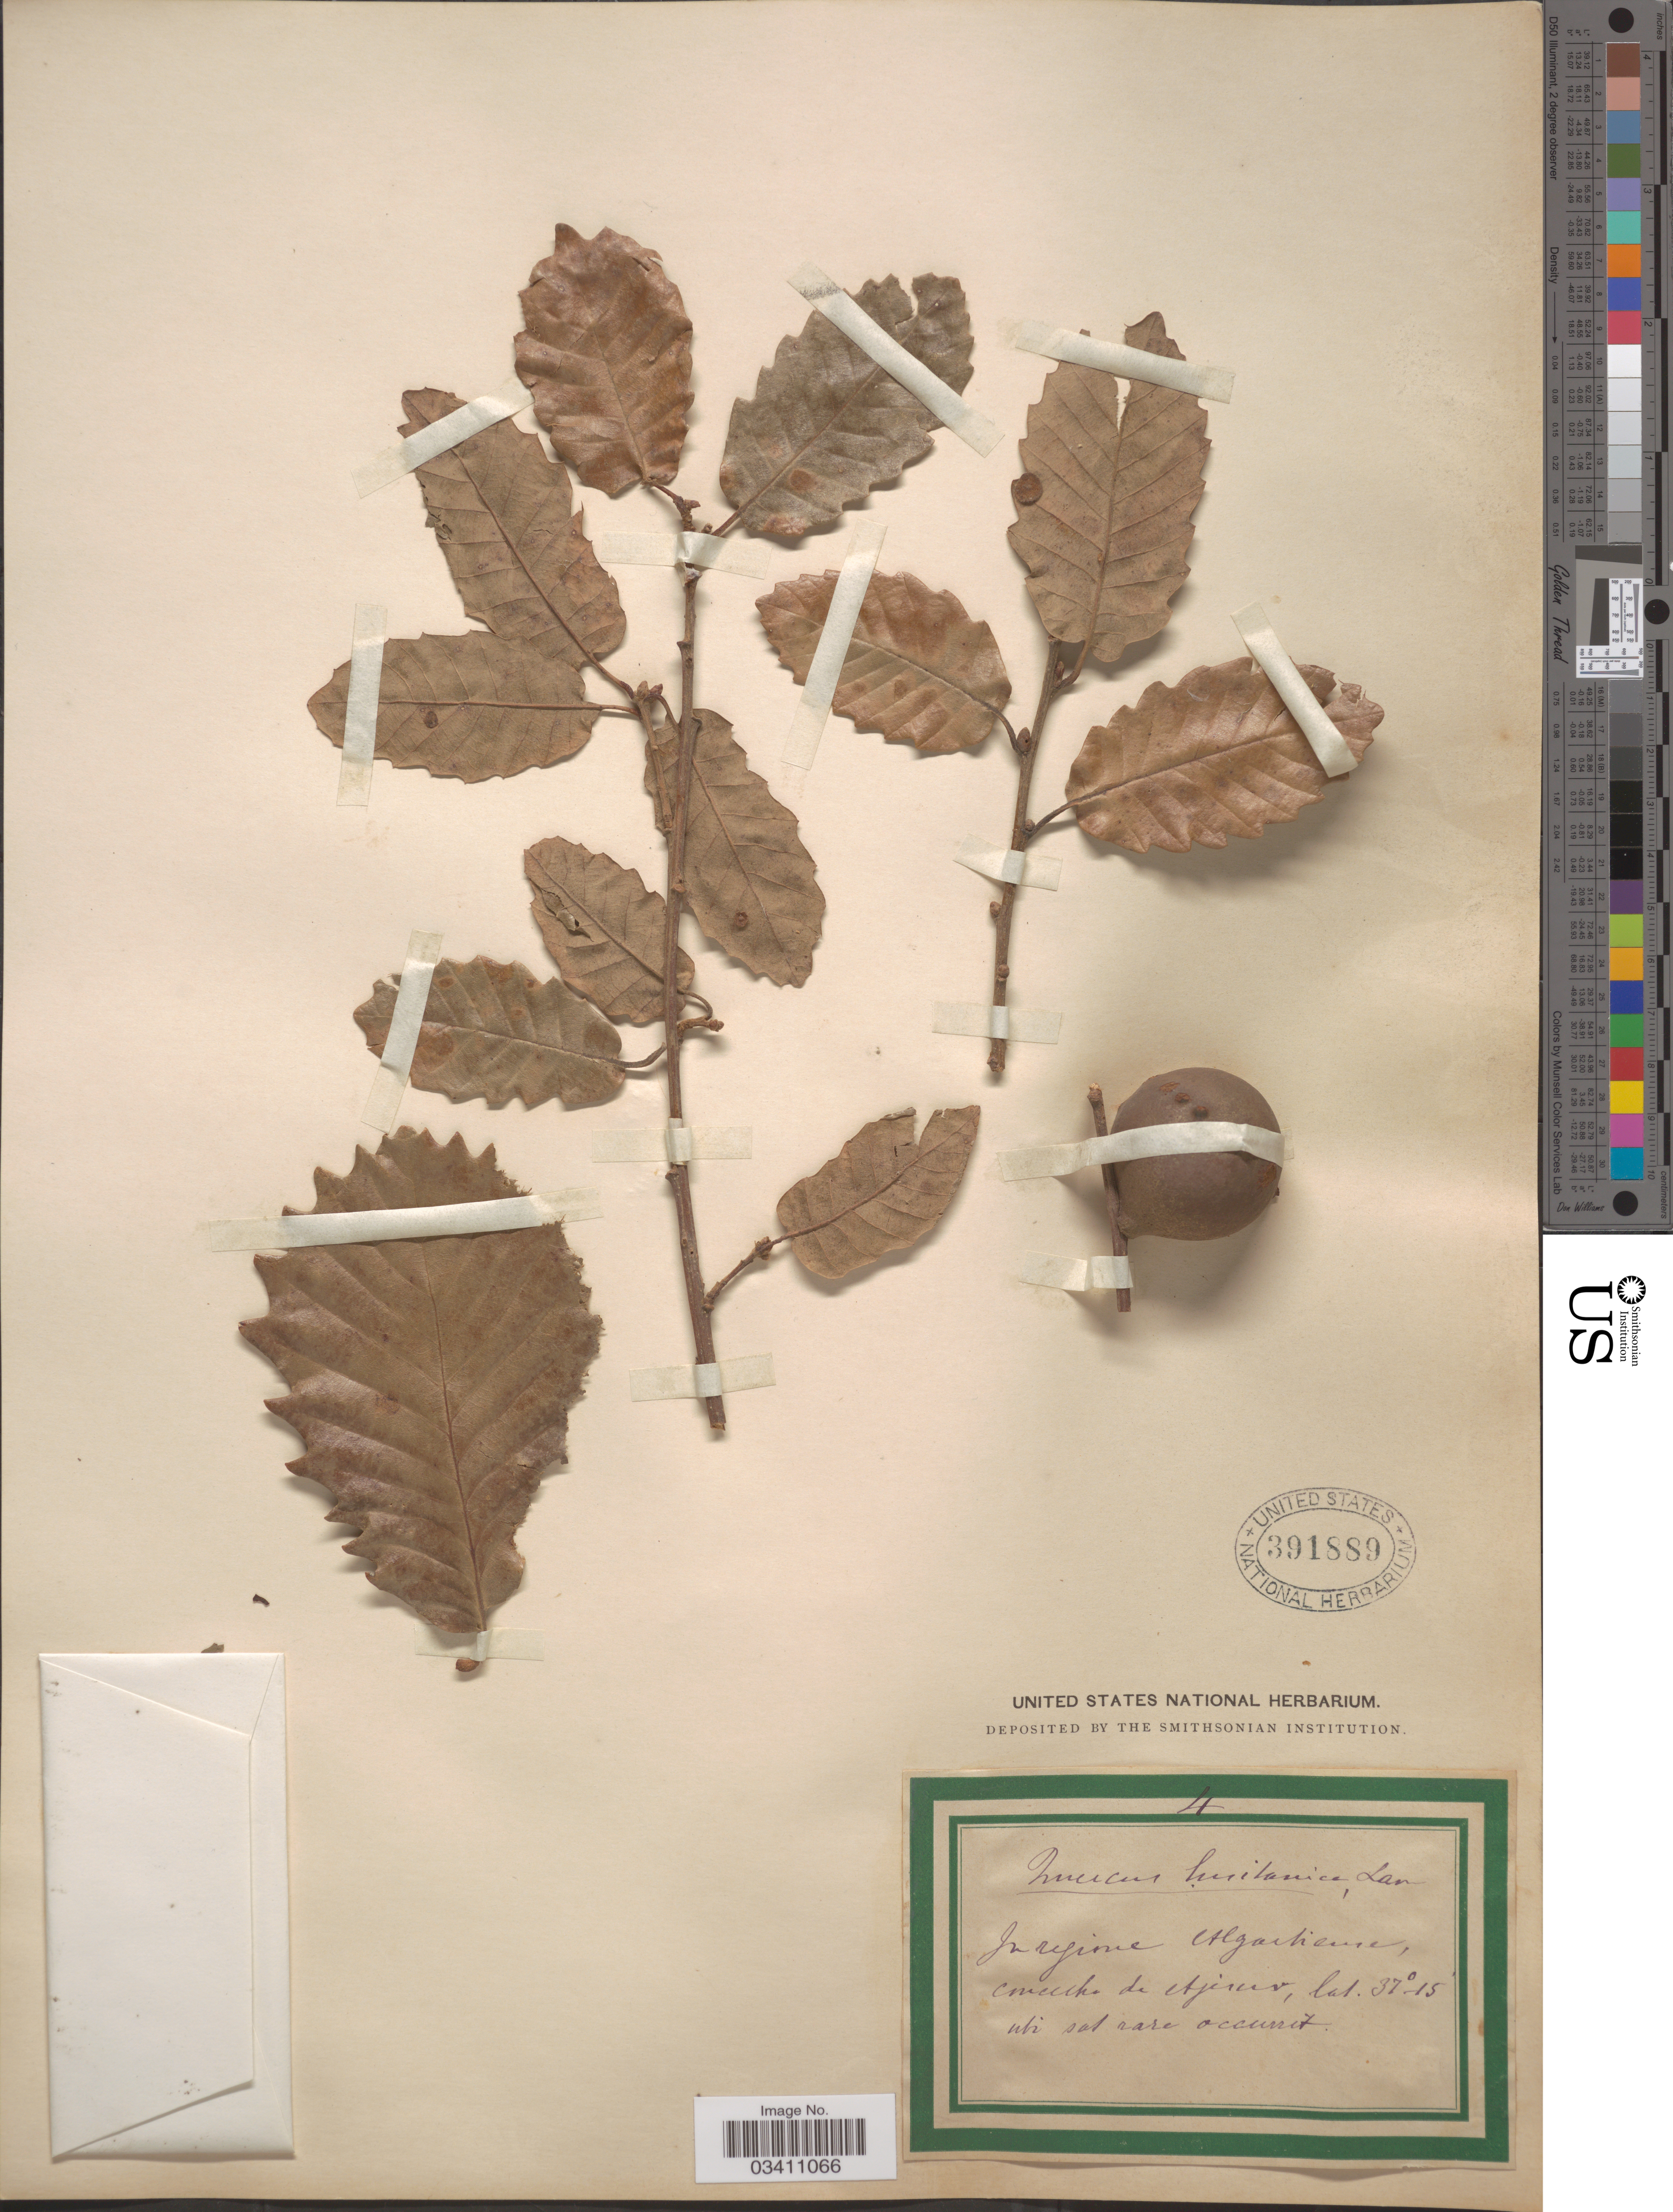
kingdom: Plantae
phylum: Tracheophyta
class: Magnoliopsida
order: Fagales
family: Fagaceae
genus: Quercus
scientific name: Quercus lusitanica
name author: Lam.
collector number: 4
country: Portugal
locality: In regione Algarlieuse, comelko de Atjeniv. [interpreted]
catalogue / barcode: US 391889